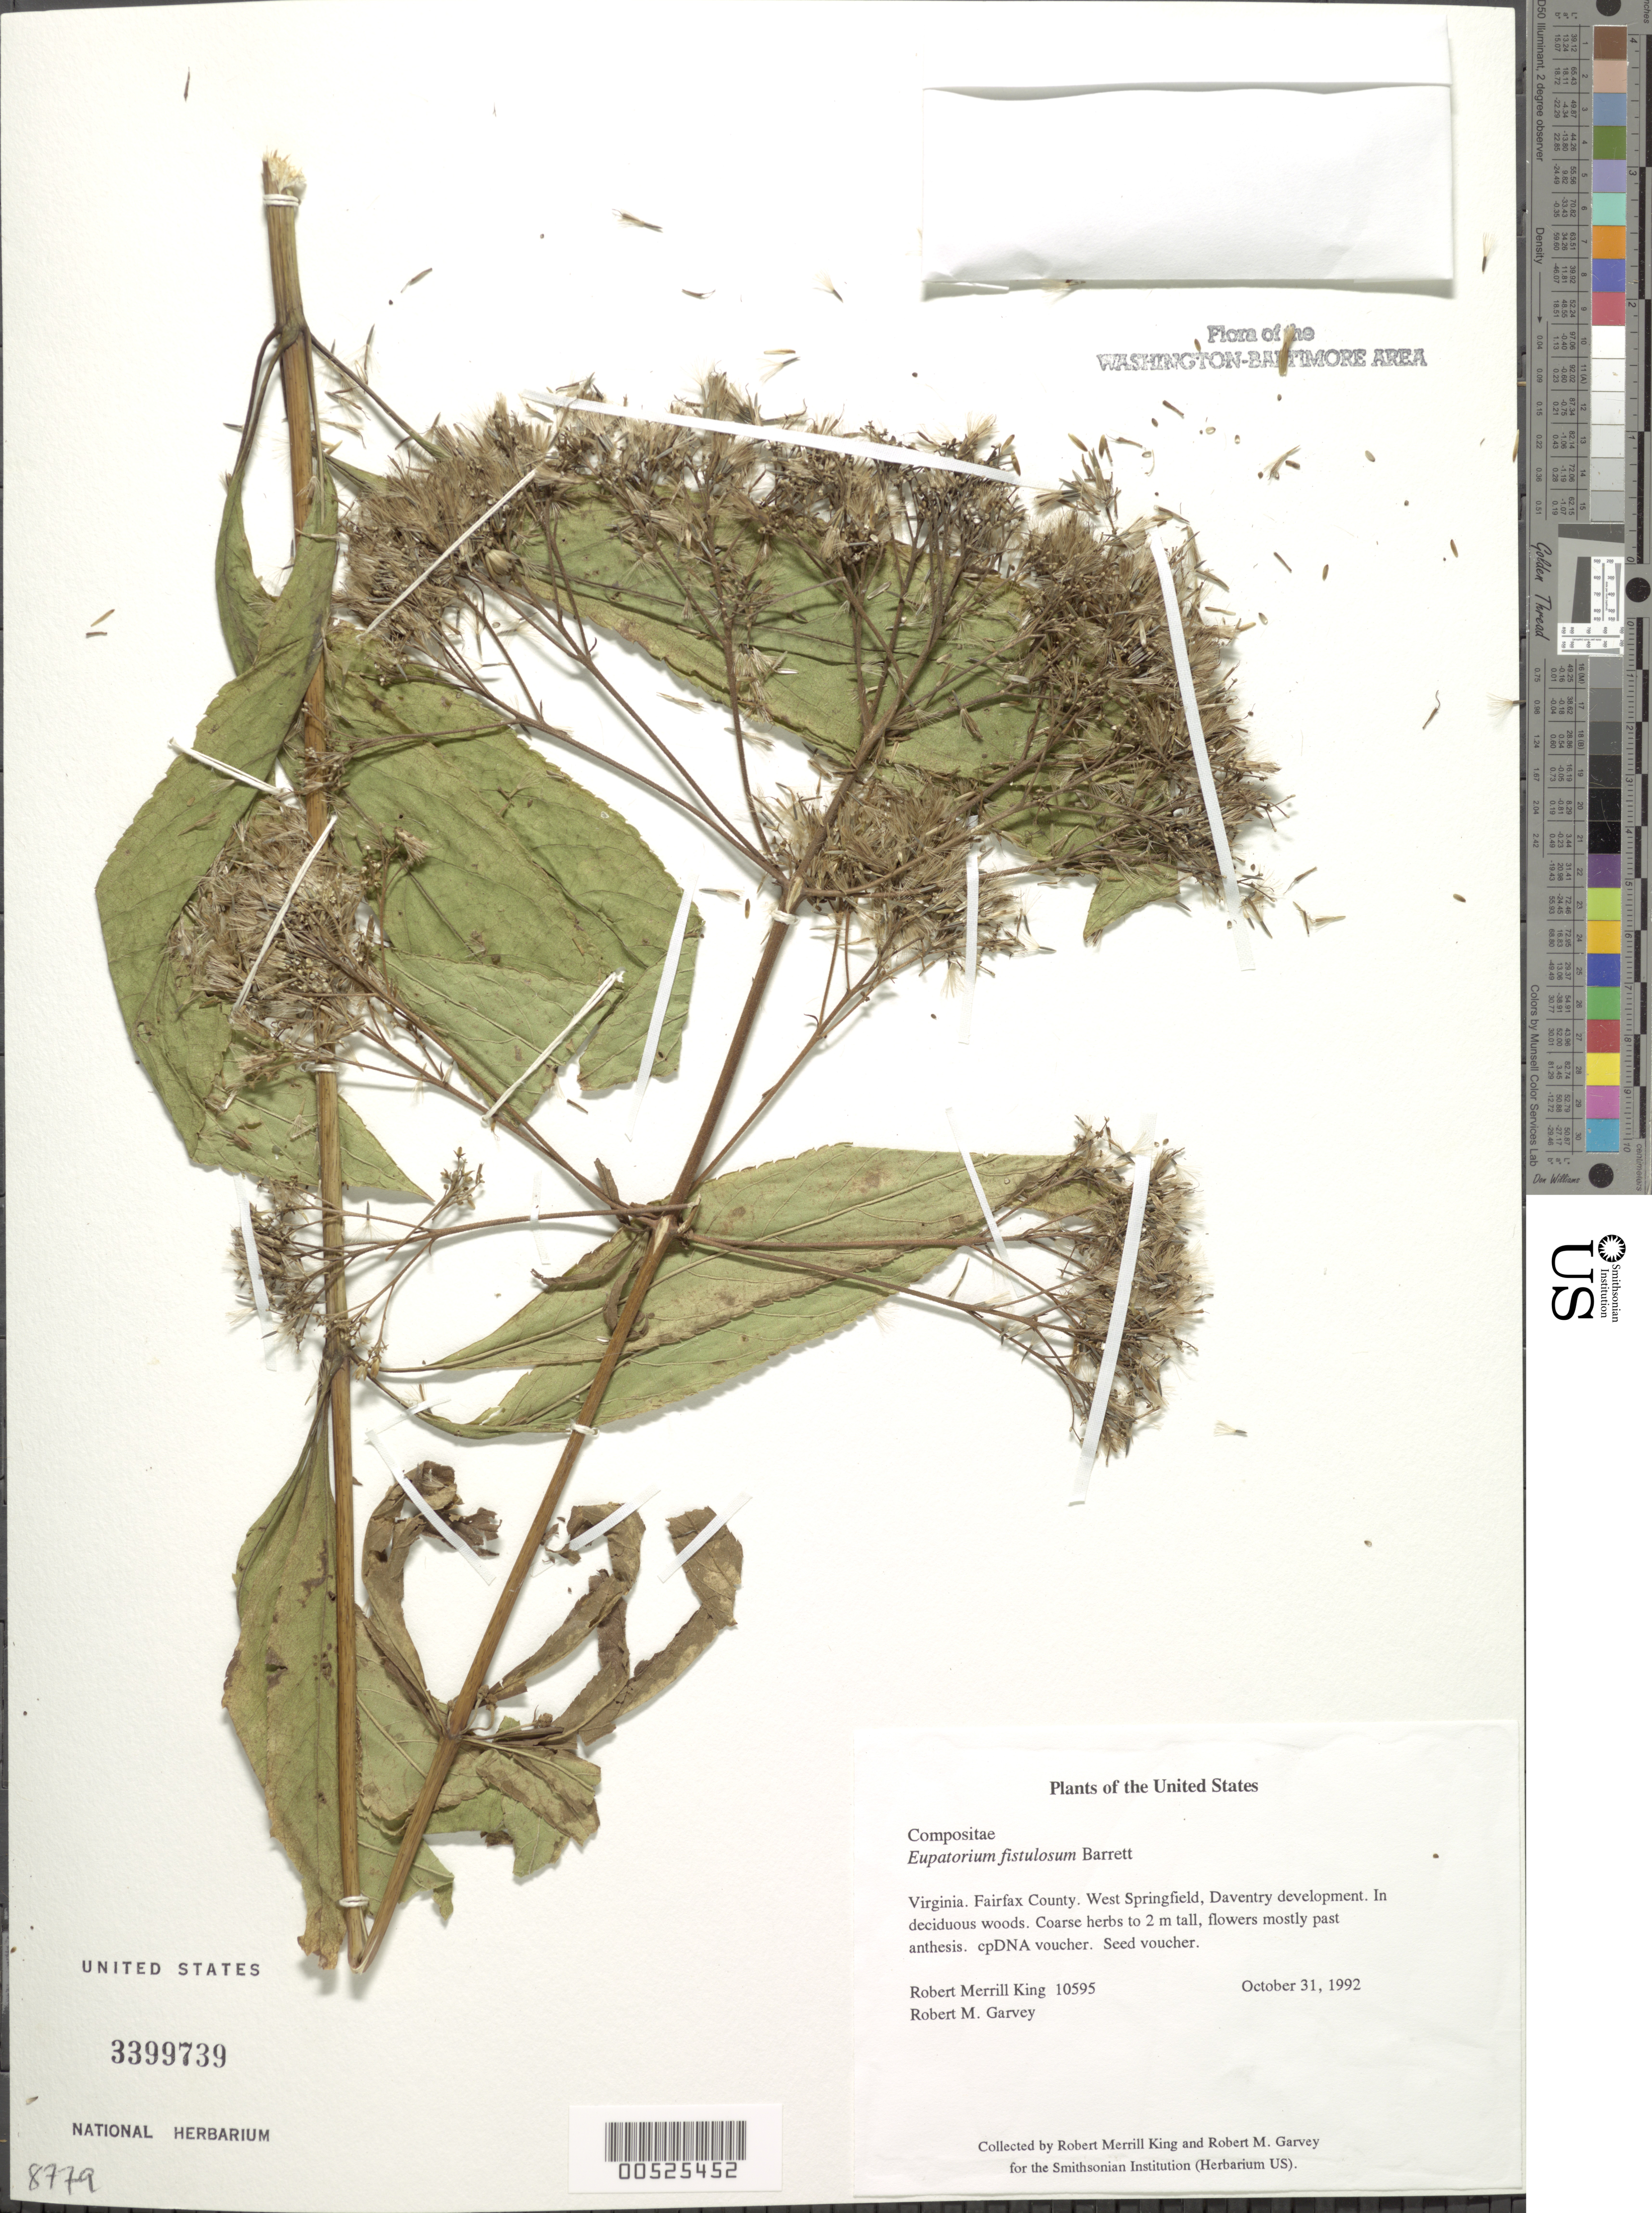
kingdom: Plantae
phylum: Tracheophyta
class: Magnoliopsida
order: Asterales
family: Asteraceae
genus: Eupatorium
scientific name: Eupatorium fistulosum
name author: Barratt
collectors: R. M. King & R. Garvey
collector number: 10595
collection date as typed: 31 Oct 1992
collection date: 1992-10-31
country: United States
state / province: Virginia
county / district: Fairfax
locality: West Springfield, Daventry development.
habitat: In deciduous woods.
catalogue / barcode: US 3399739